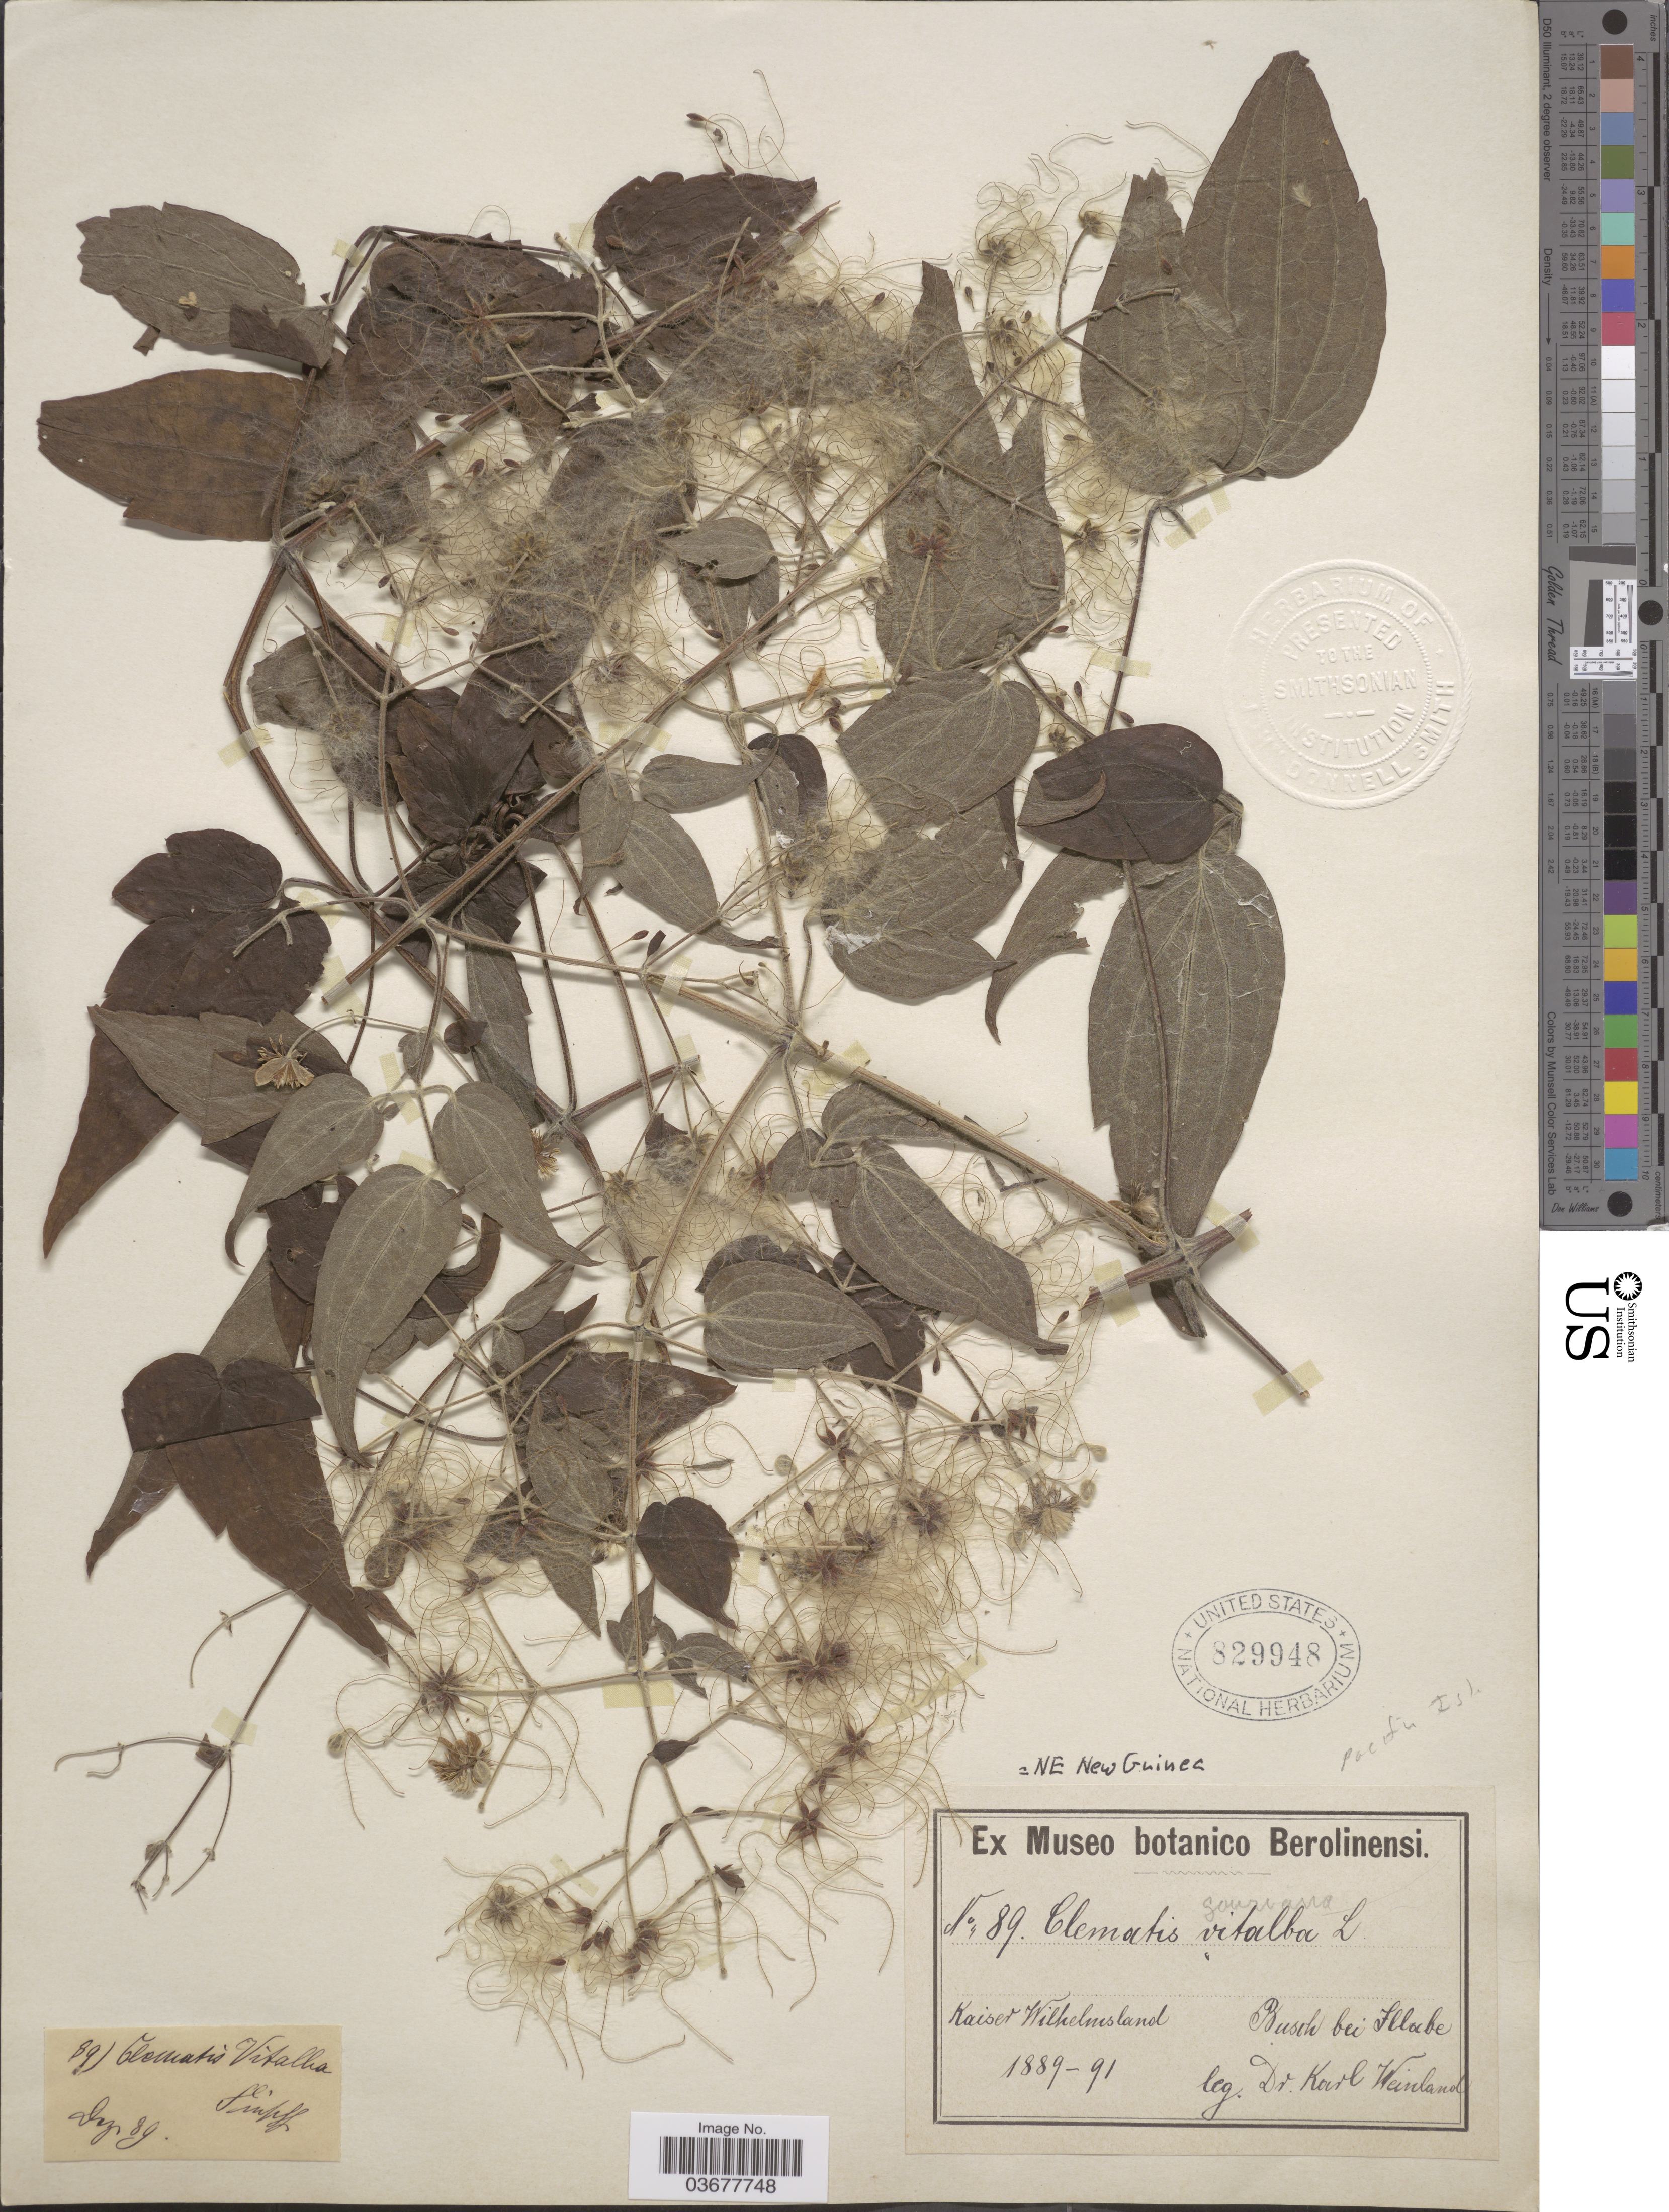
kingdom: Plantae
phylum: Tracheophyta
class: Magnoliopsida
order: Ranunculales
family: Ranunculaceae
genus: Clematis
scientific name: Clematis gouriana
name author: Roxb. ex DC.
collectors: K. Weinland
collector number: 89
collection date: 1889-12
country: Papua New Guinea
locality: Pacific Isl. Kaiser Wilhemsland. Busch bei Fllabe [interpreted].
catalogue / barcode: US 829948